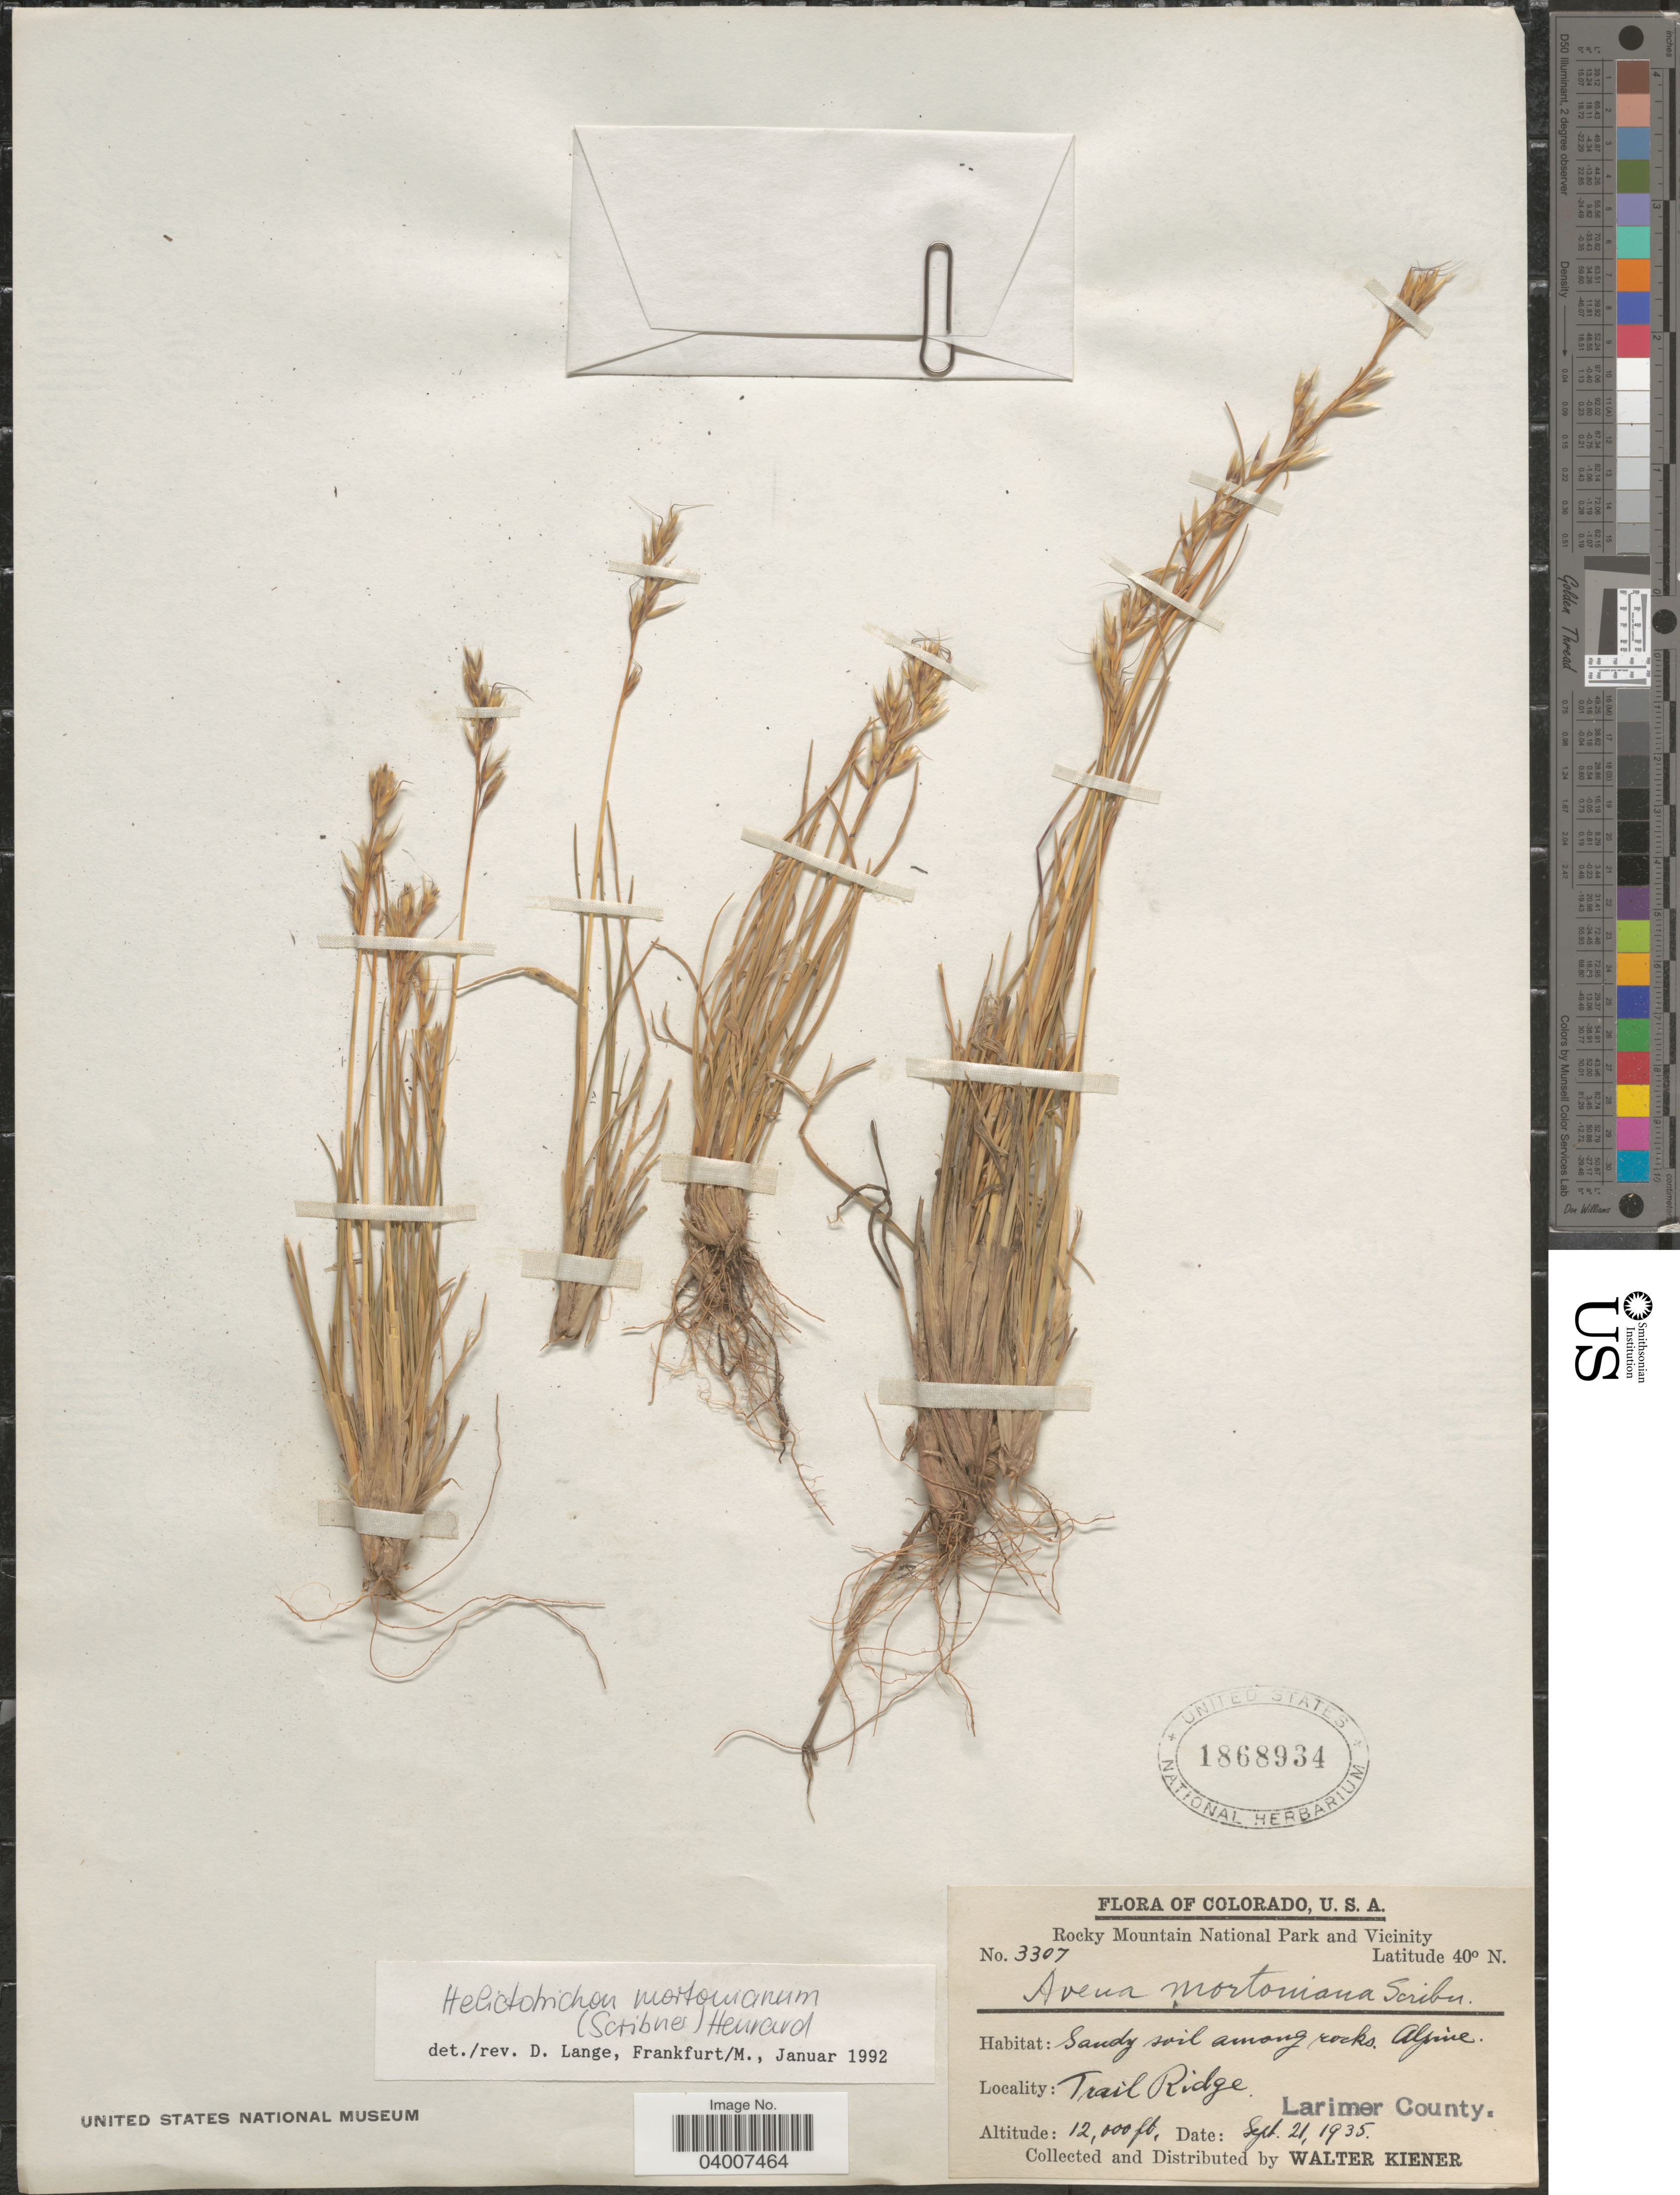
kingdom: Plantae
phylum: Tracheophyta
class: Liliopsida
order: Poales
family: Poaceae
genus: Helictotrichon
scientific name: Helictotrichon mortonianum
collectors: W. Kiener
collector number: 3307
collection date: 1935-09-21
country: United States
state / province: Colorado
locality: Rocky Mountain National Park and Vicinity. Trail Ridge. Larimer County.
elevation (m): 3658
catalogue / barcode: US 1868934